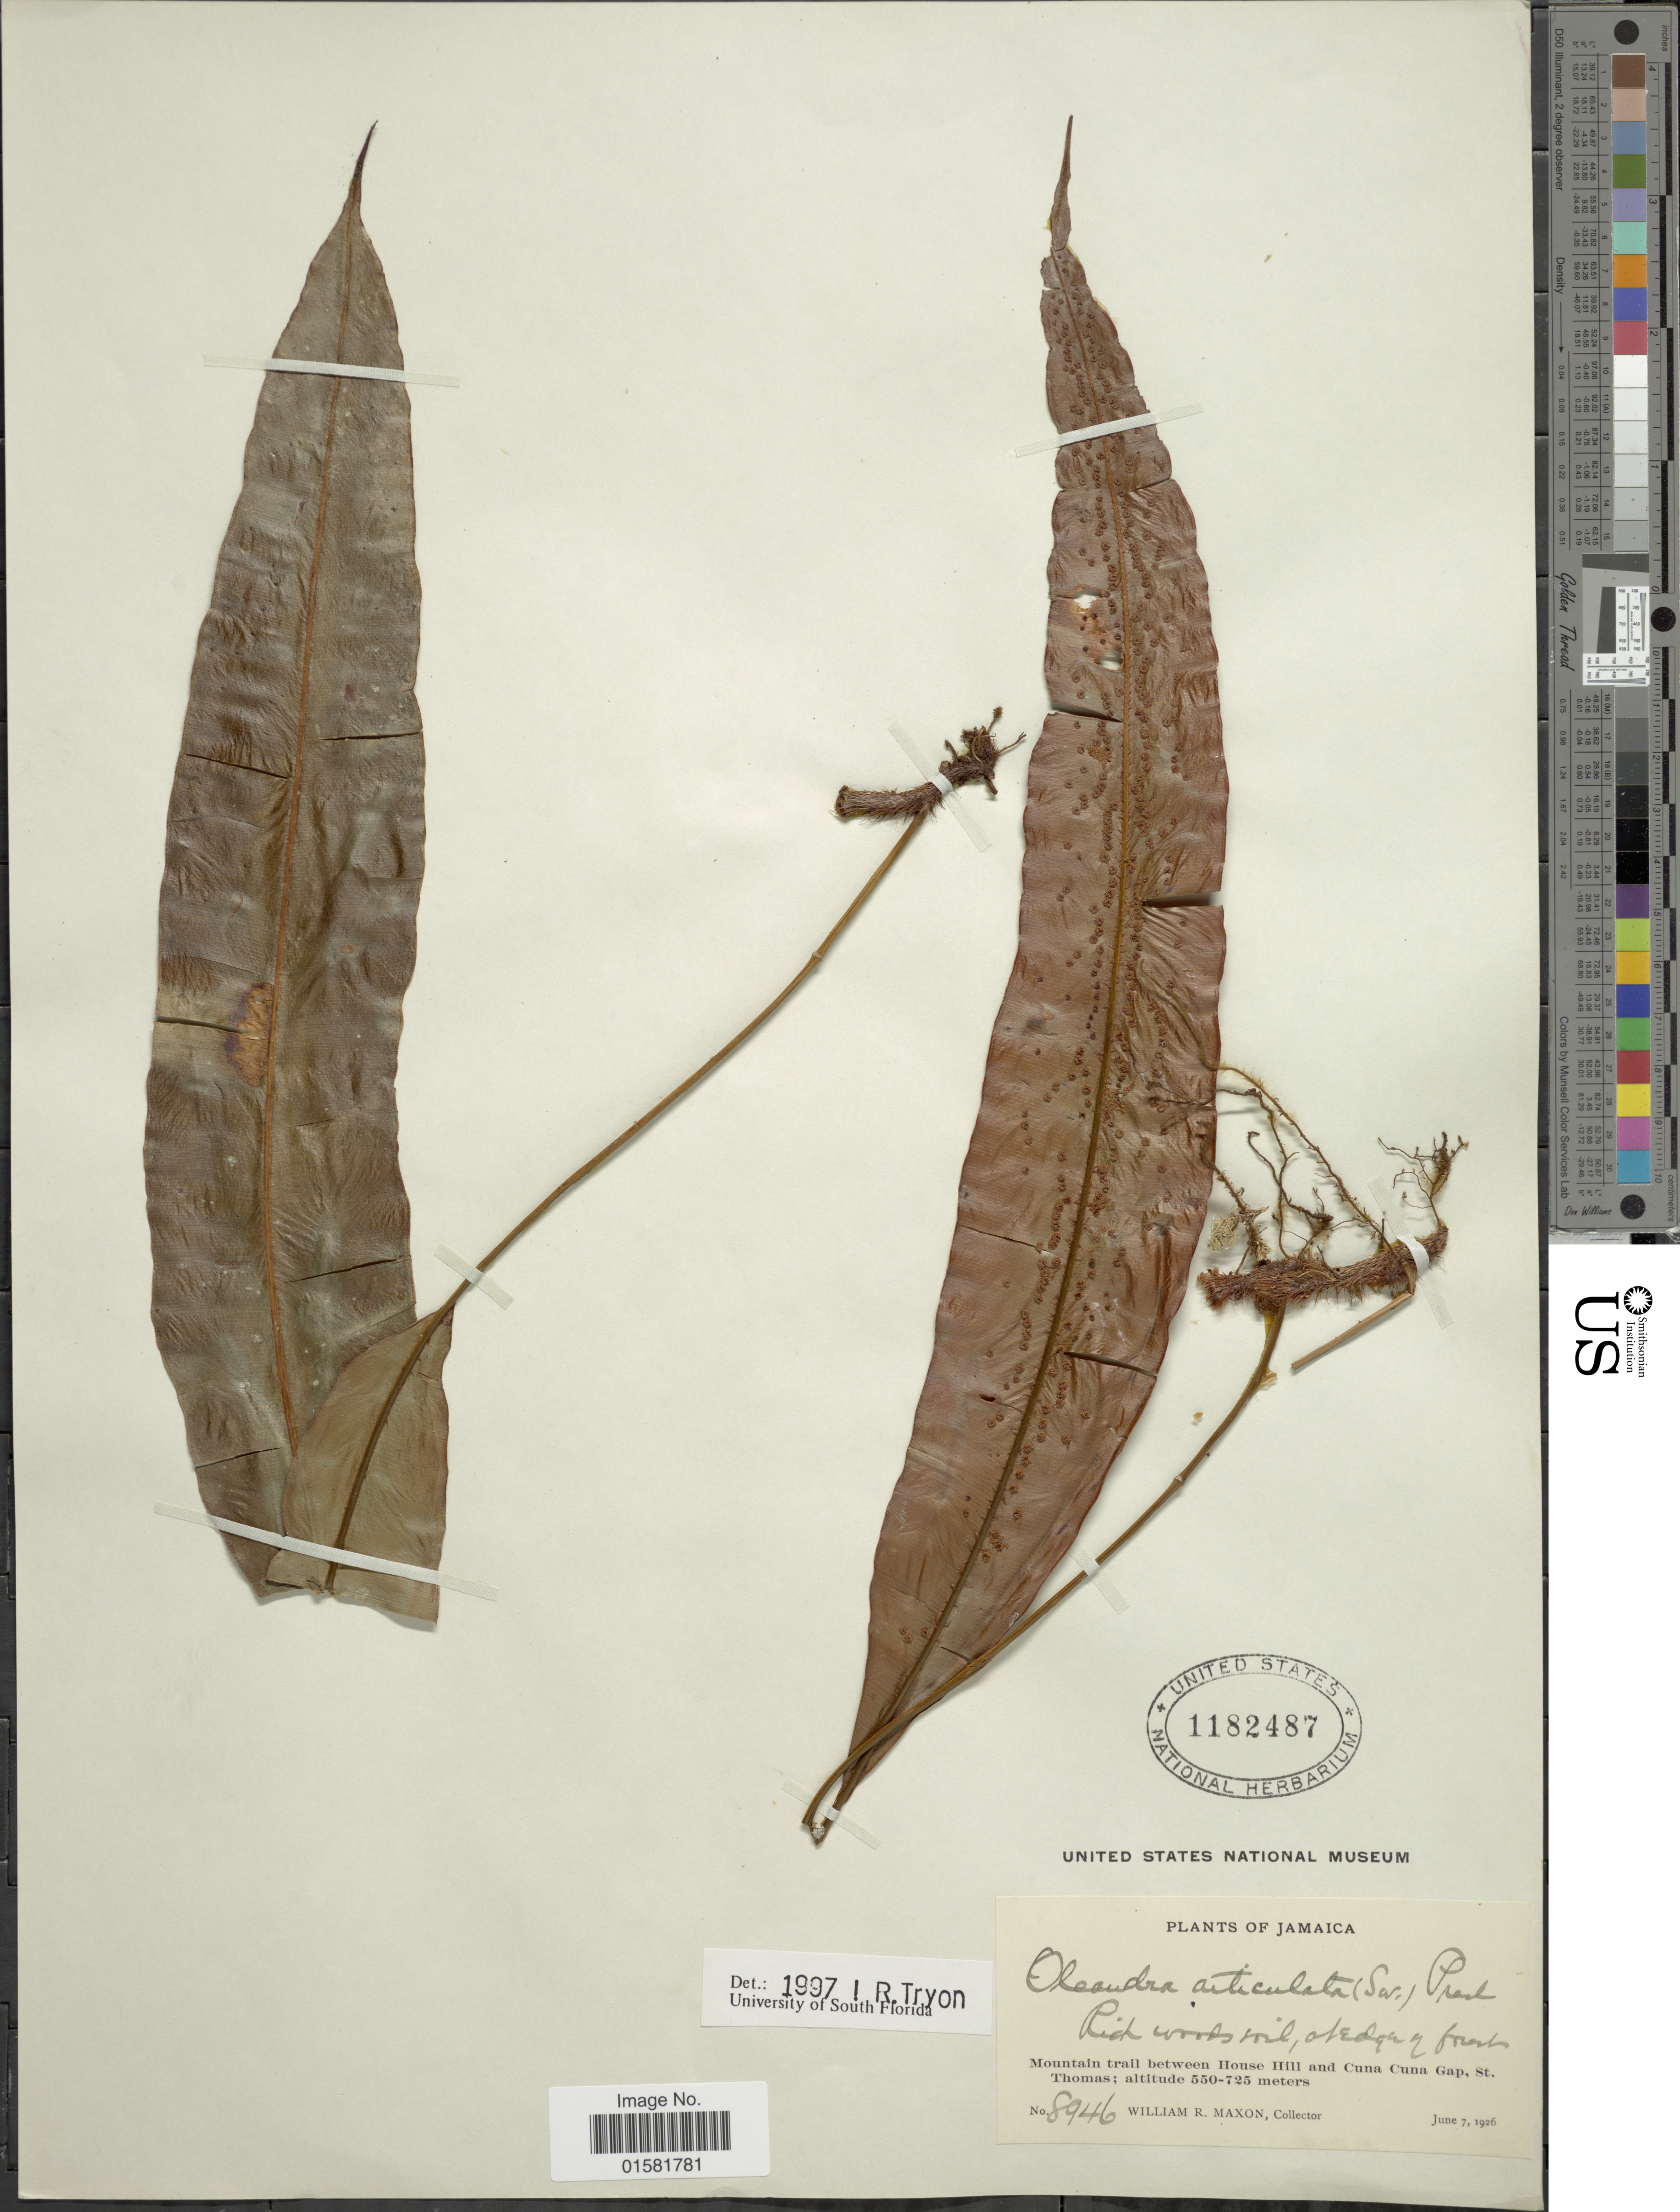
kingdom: Plantae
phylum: Tracheophyta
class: Polypodiopsida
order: Polypodiales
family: Oleandraceae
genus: Oleandra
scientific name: Oleandra articulata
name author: (Sw.) C. Presl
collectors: W. R. Maxon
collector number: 8946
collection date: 1926-06-07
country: Jamaica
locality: Jamaica, Mountain trail between House Hill and Cuna Cuna Gap, St. Thomas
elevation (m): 550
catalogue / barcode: US 1182487